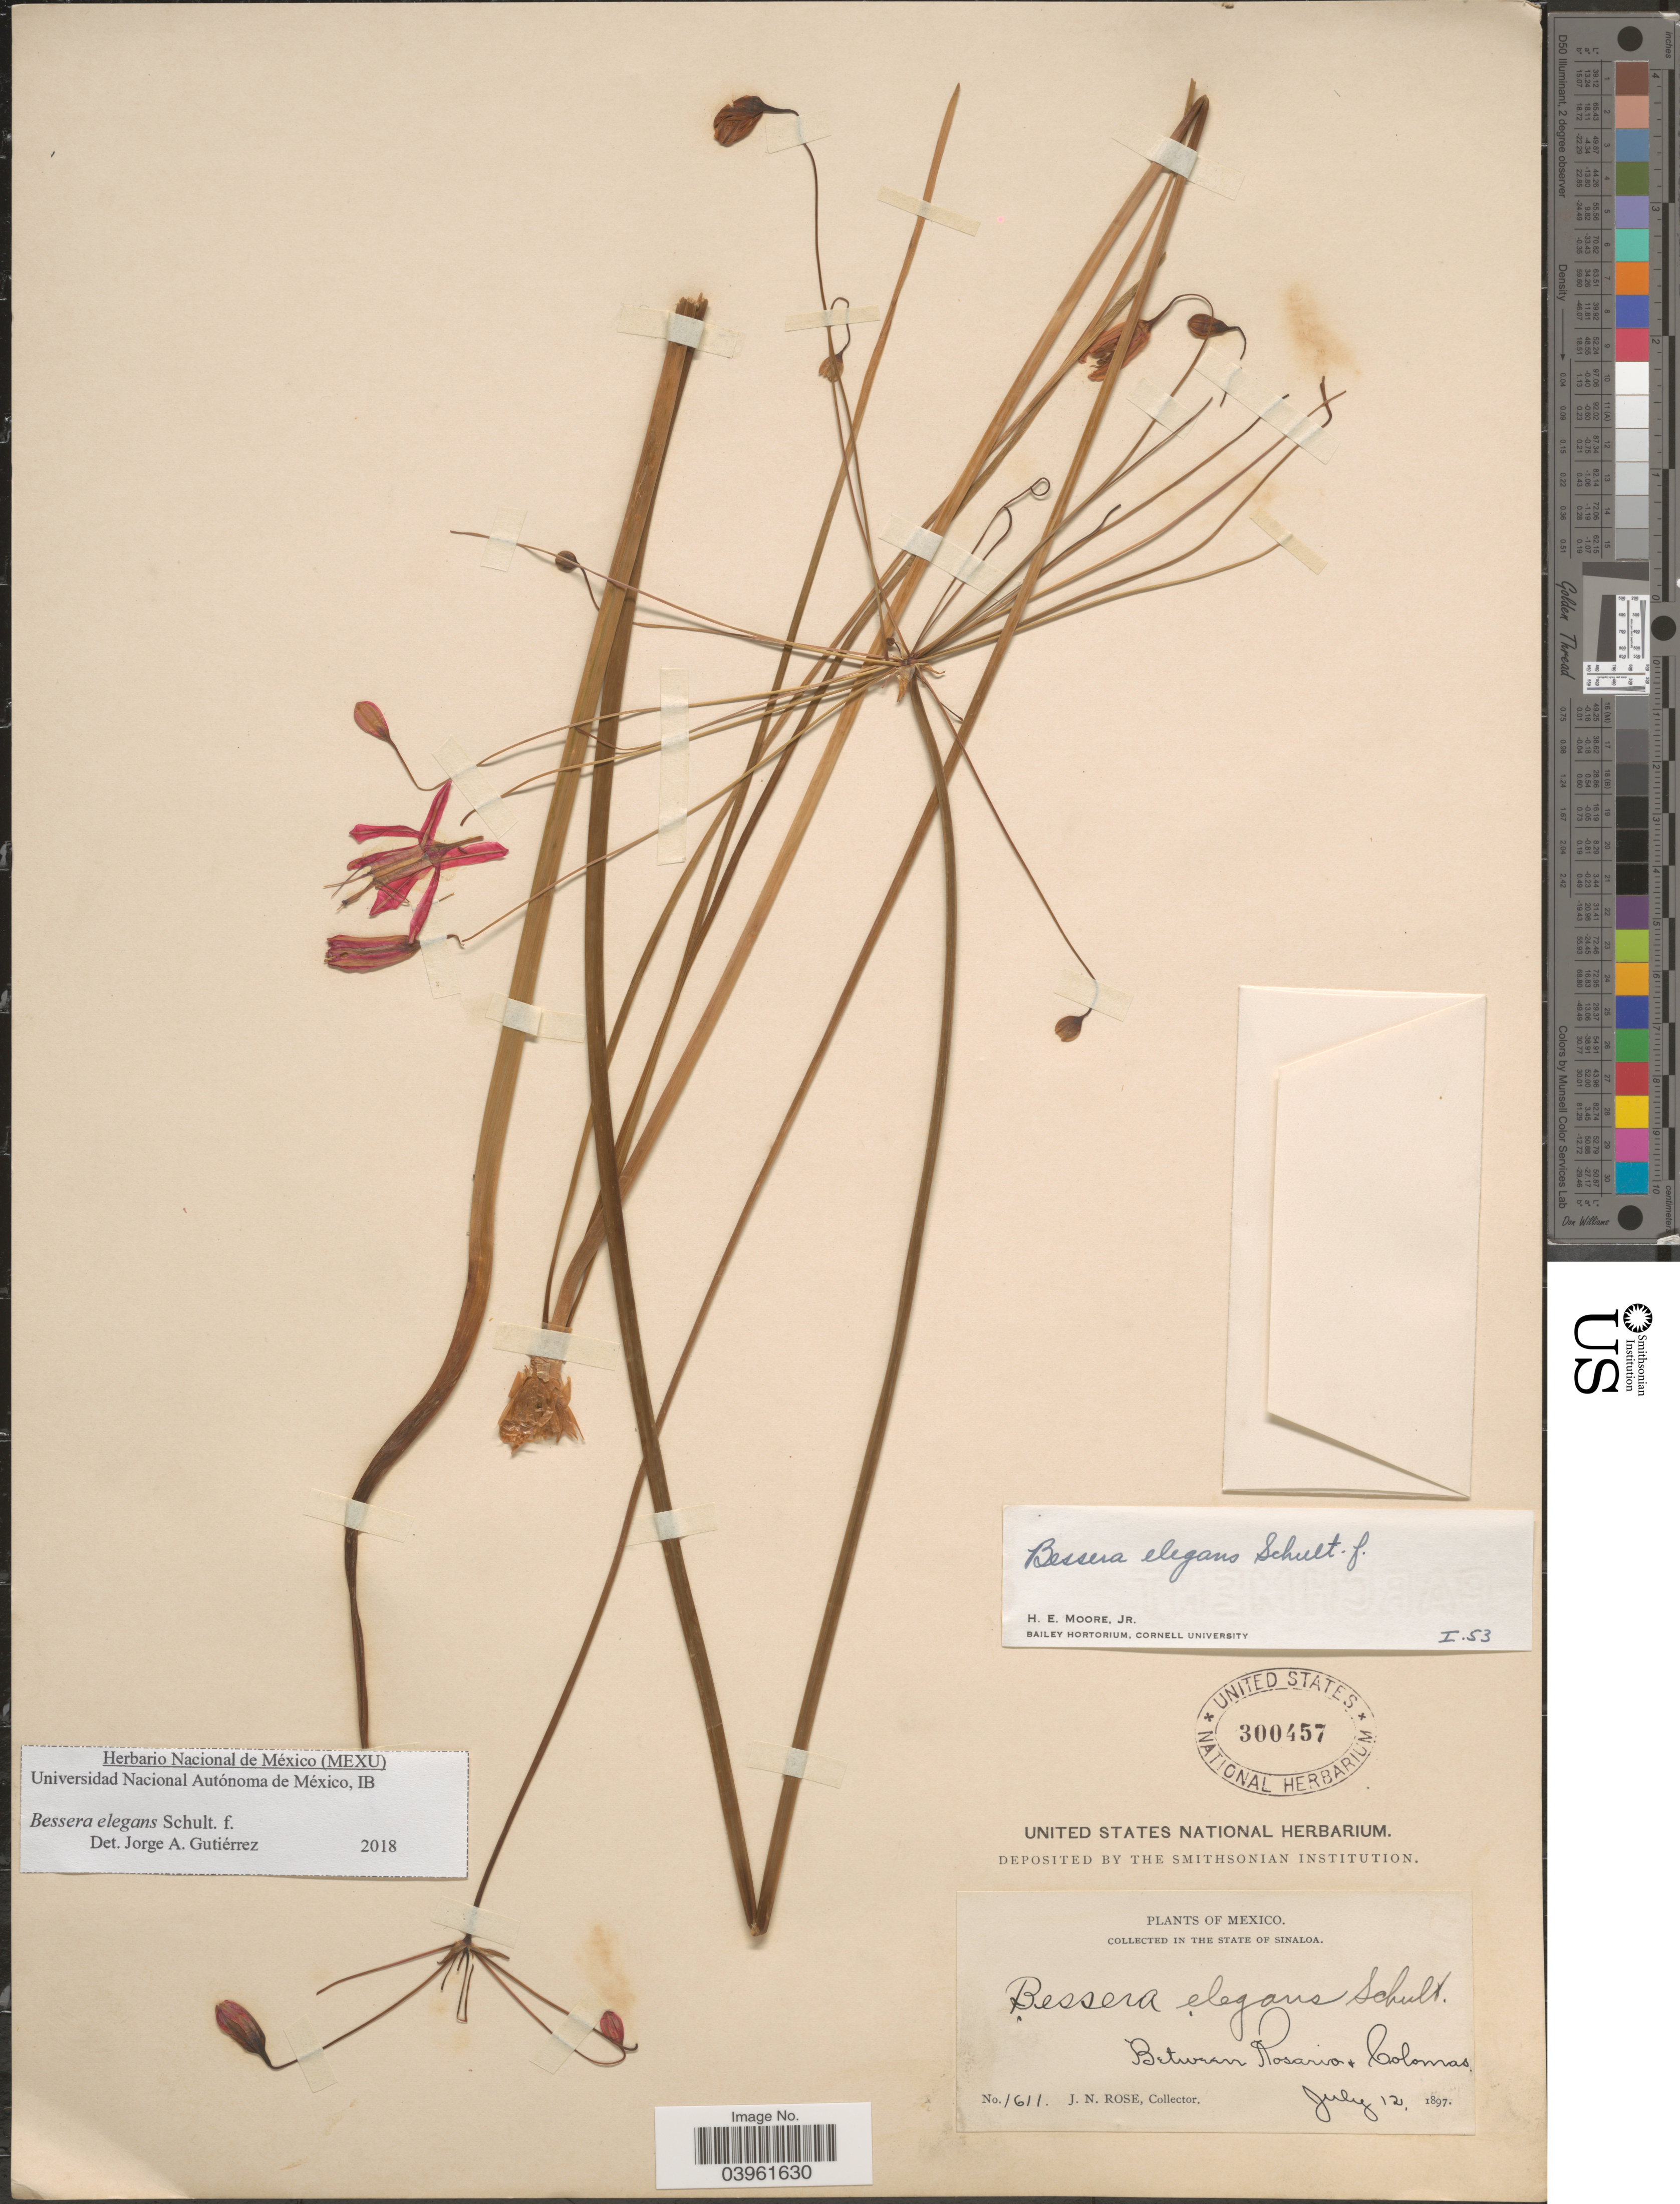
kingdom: Plantae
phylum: Tracheophyta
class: Liliopsida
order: Asparagales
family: Asparagaceae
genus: Bessera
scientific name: Bessera elegans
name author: Schult. f.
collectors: J. N. Rose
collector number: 1611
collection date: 1897-07-12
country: Mexico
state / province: Sinaloa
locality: Between Rosario + Colomas.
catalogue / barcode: US 300457